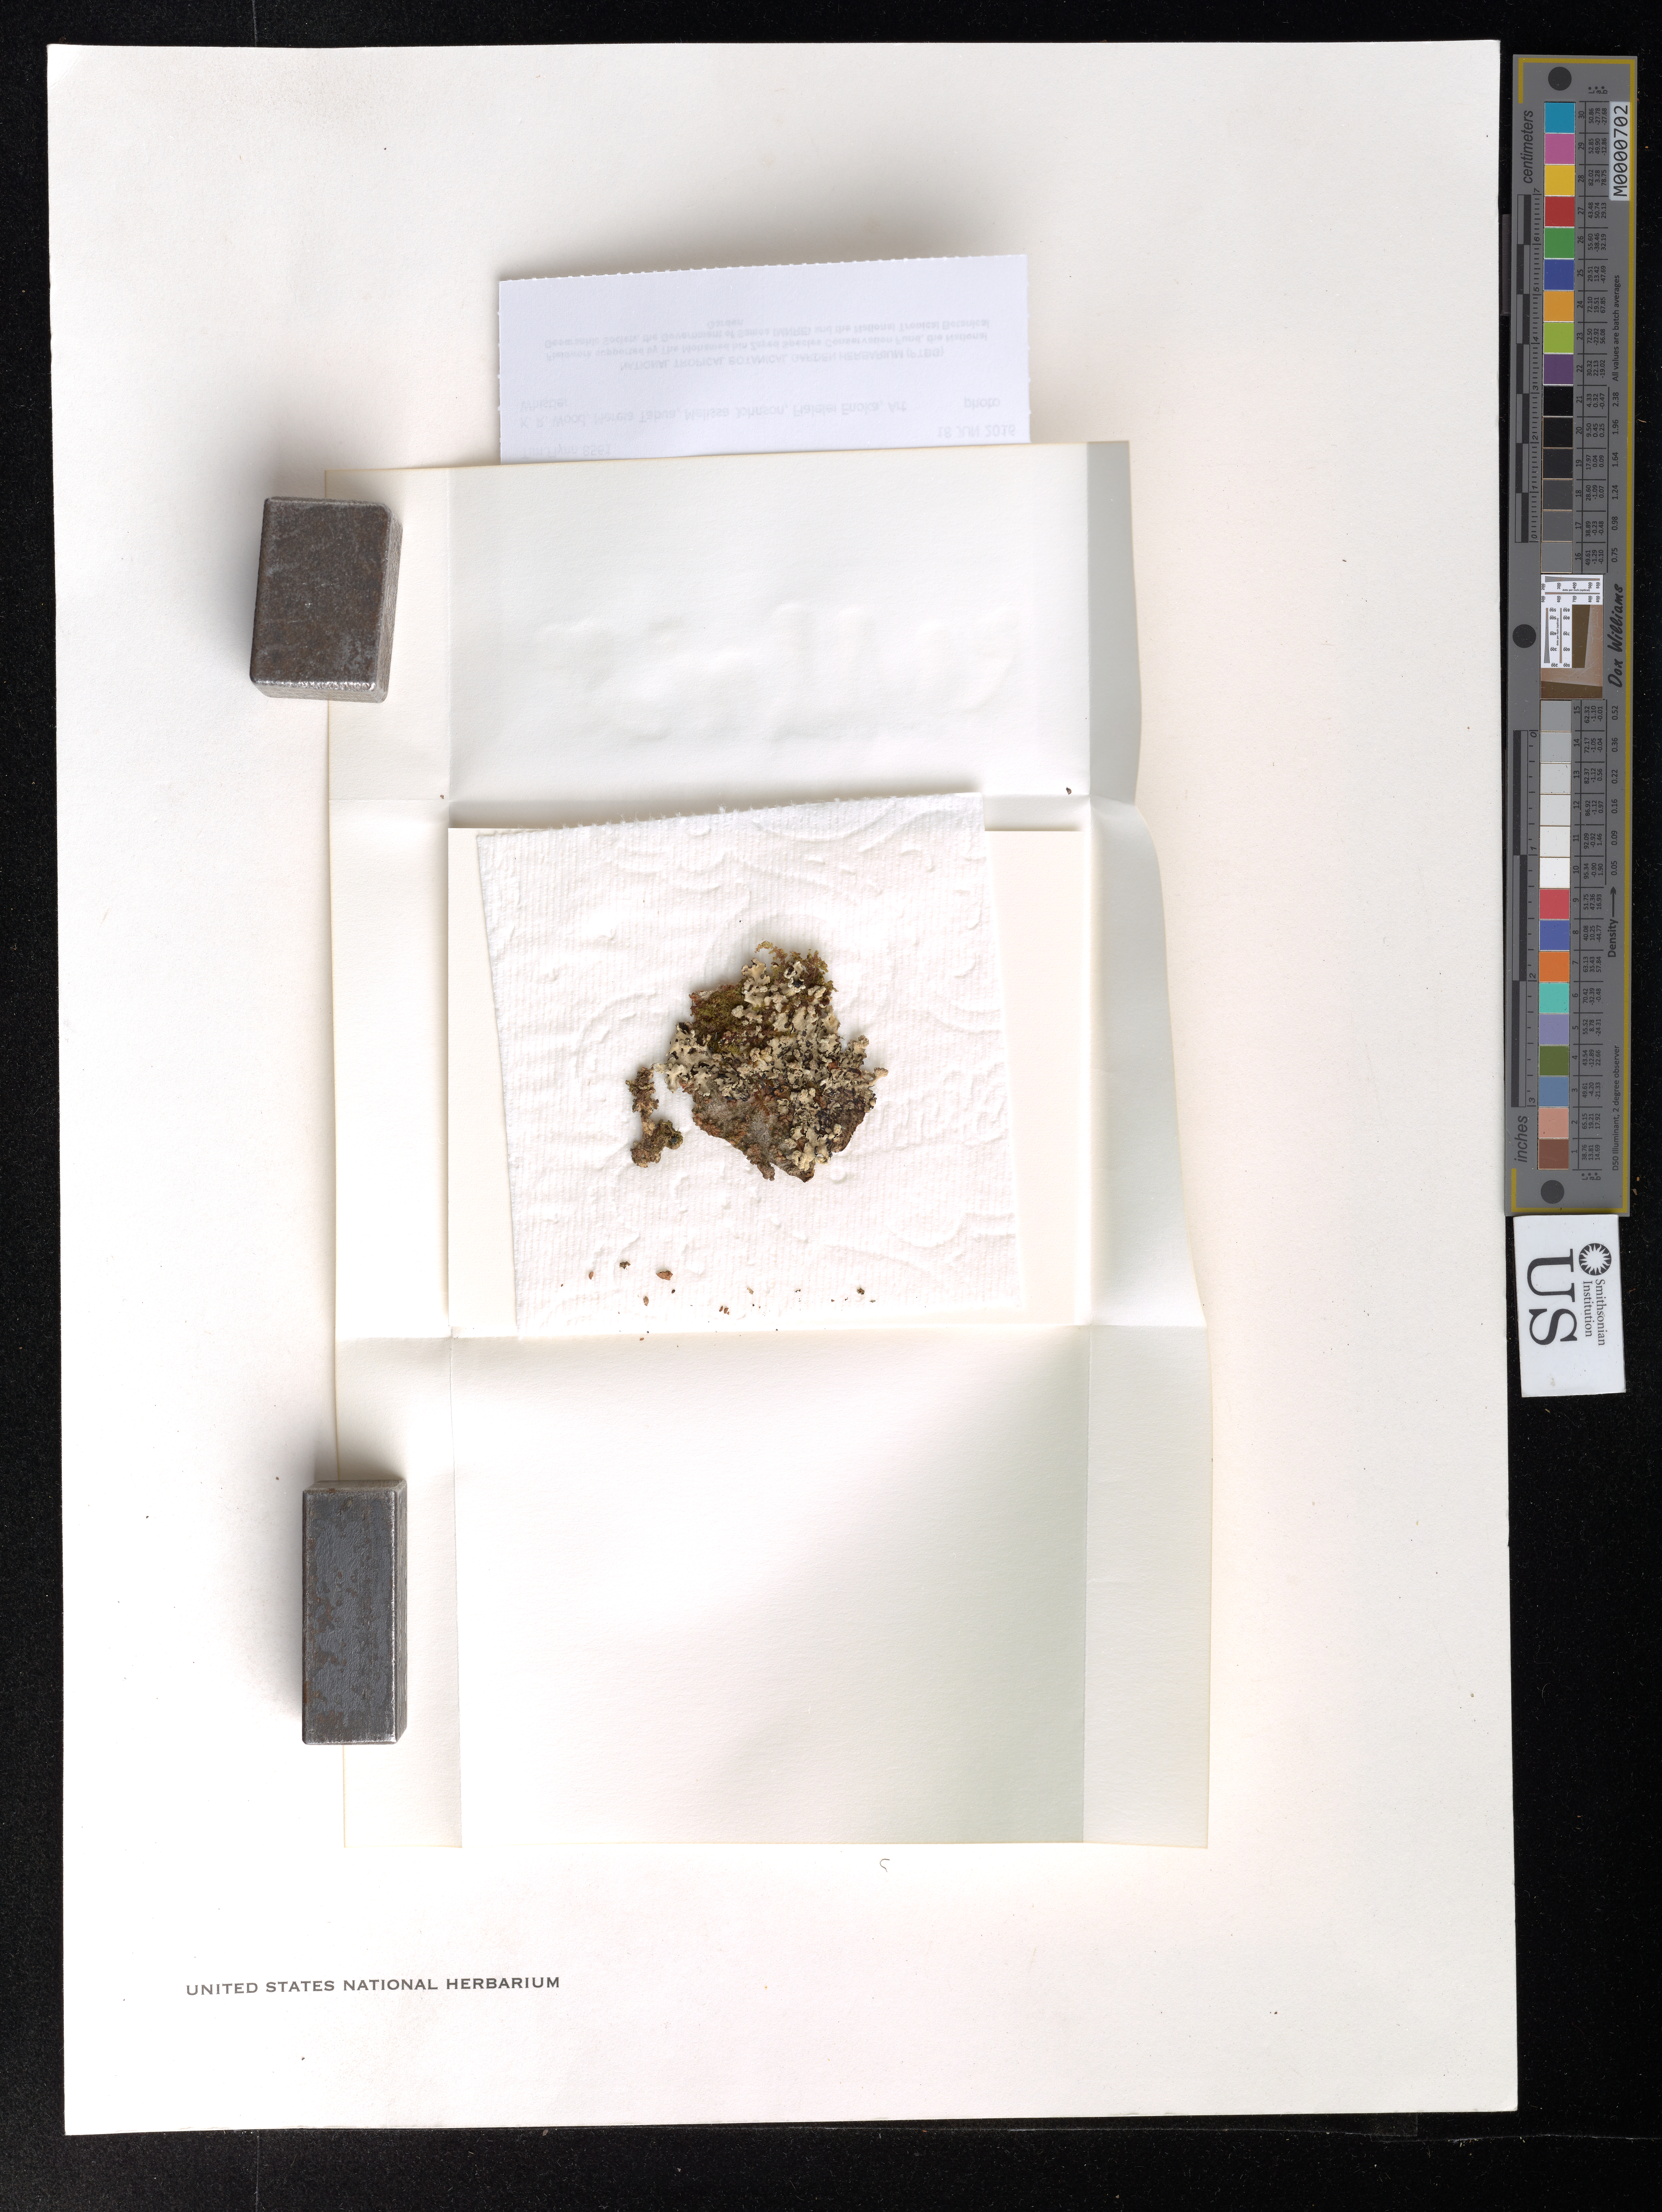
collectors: T. W. Flynn, K. R. Wood, M. Tabua, M. Johnson, F. Enoka & A. Whistler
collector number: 8561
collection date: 2016-06-18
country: Samoa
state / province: Gagaifomauga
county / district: Savaii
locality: Mt. Matavanu crater rim.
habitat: Metrosideros dominated forest w/ Fagraea, Meryta, Melastoma. All trees clothed in bryophytes and orchids.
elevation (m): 657